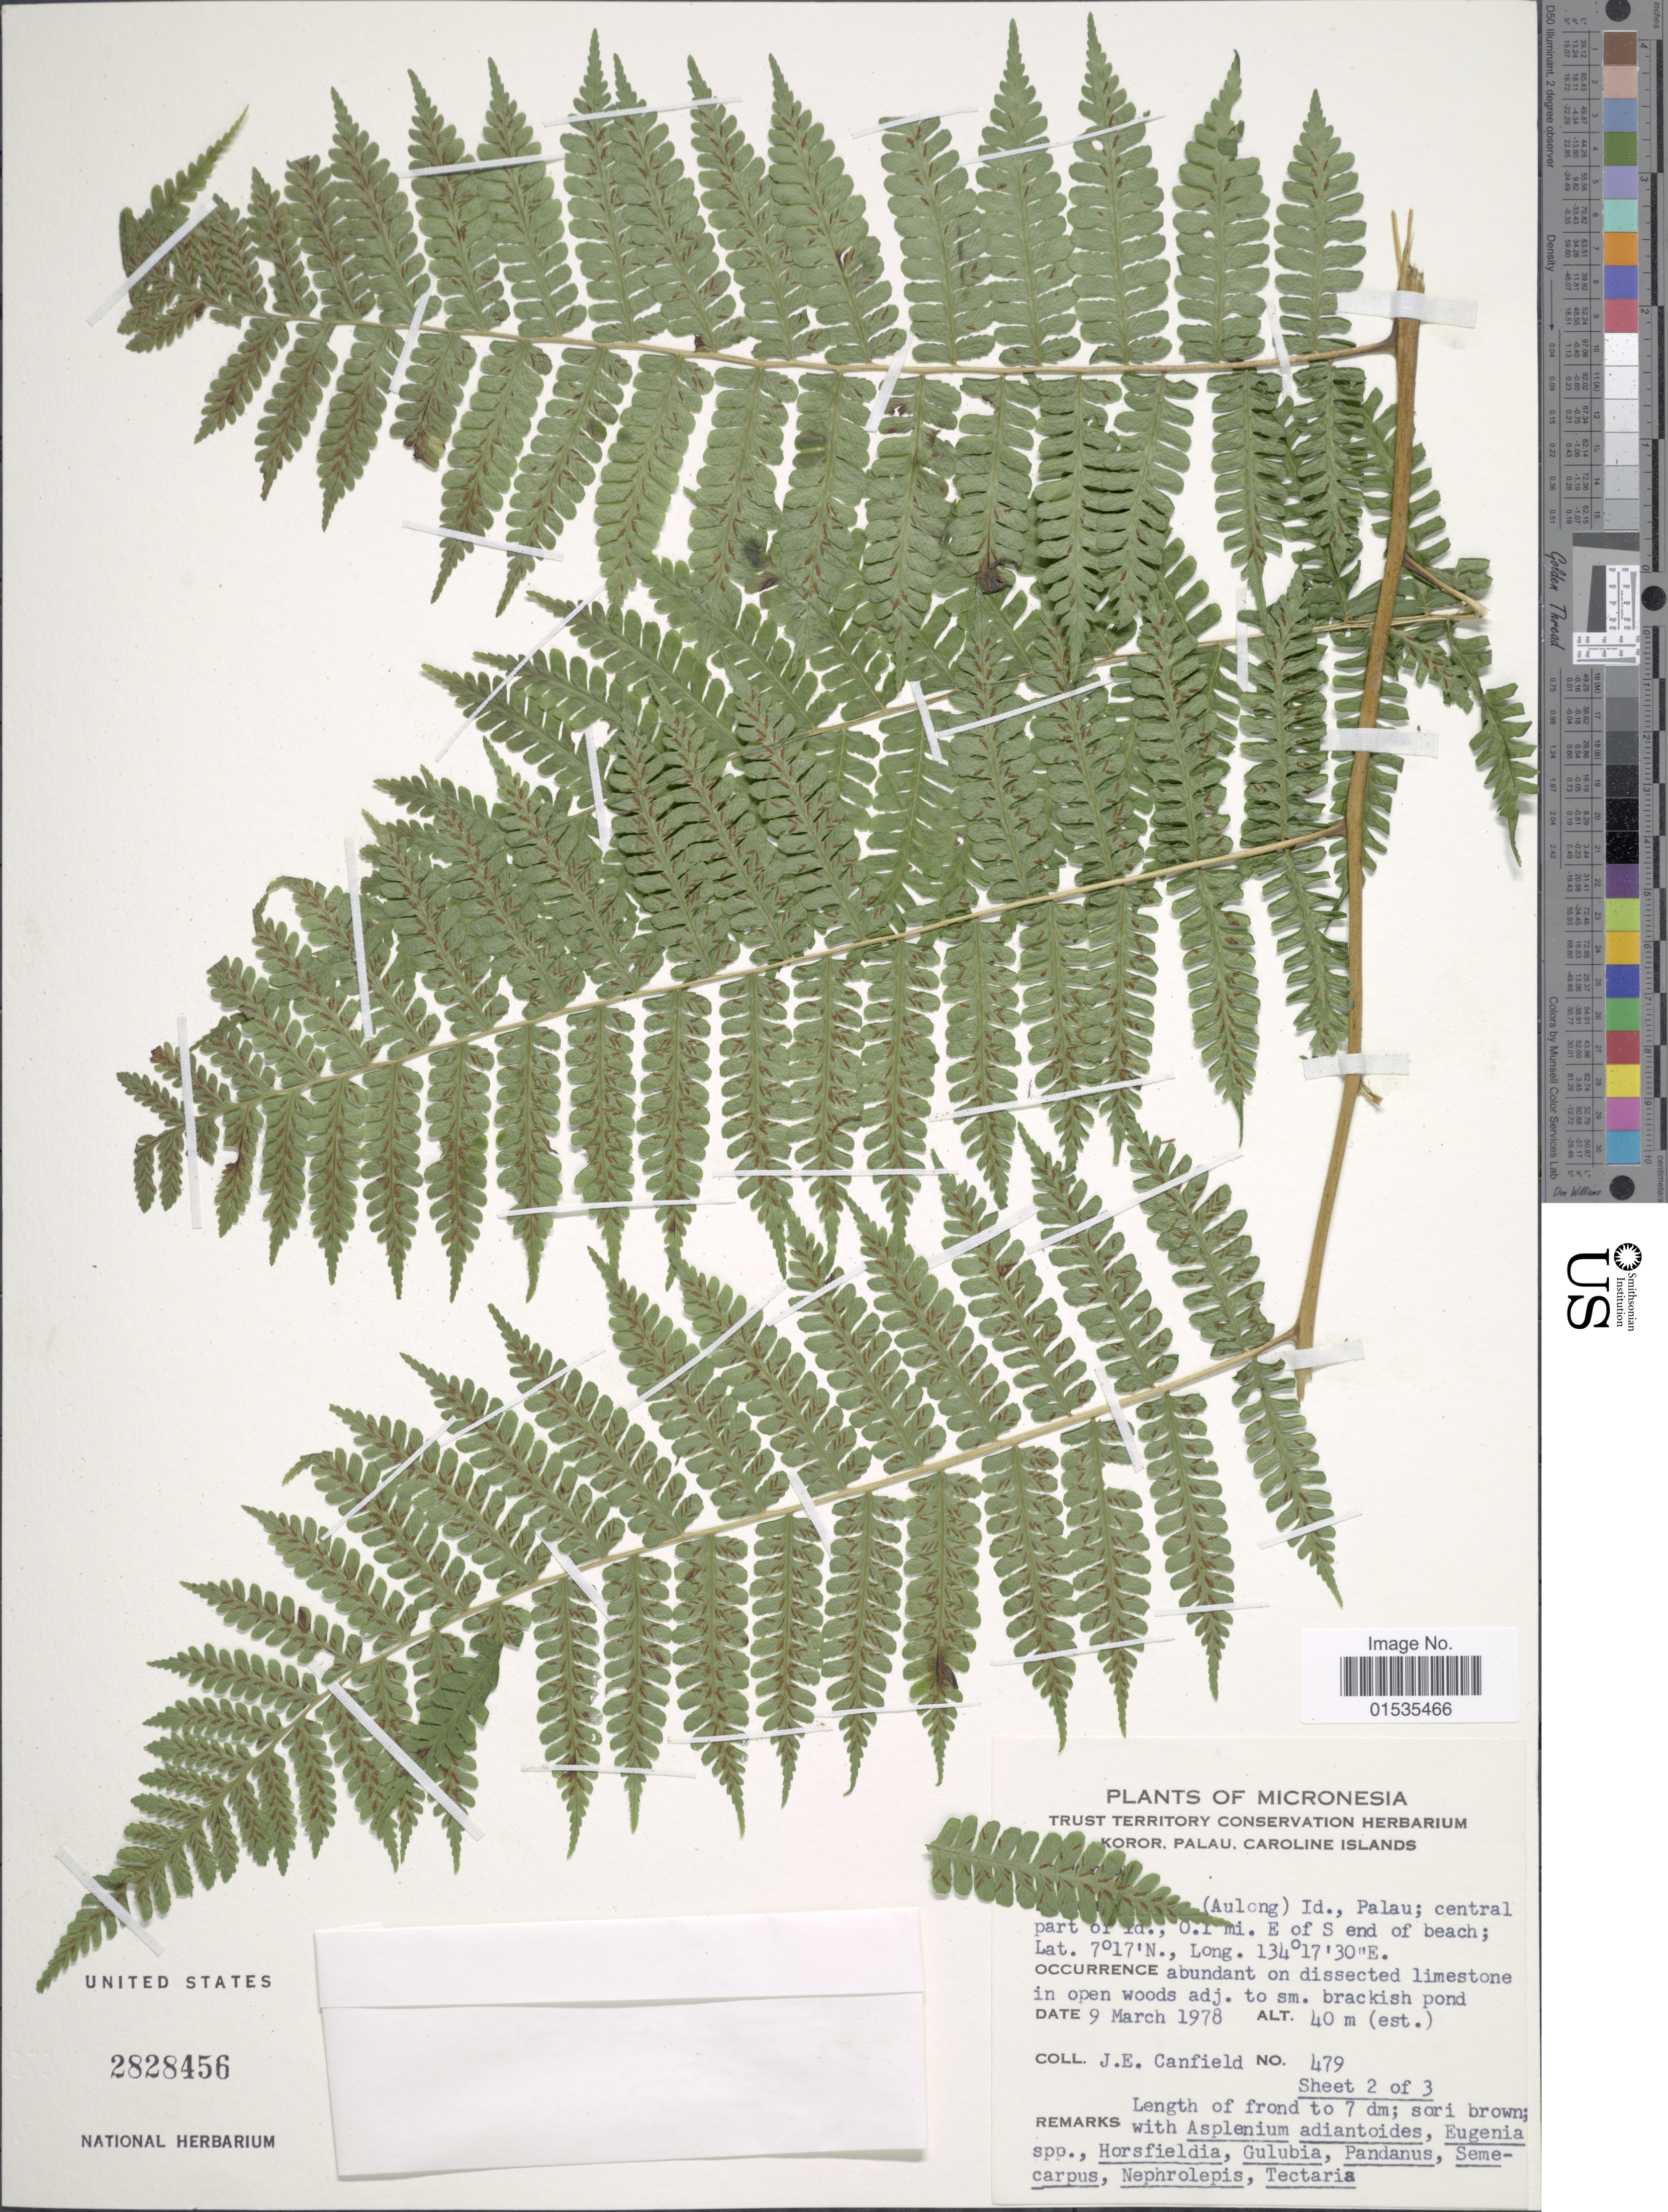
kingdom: Plantae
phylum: Tracheophyta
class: Polypodiopsida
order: Polypodiales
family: Athyriaceae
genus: Diplazium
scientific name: Diplazium melanocaulon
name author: Brack. in Wilkes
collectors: J. E. Canfield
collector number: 479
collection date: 1978-03-09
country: Palau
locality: Micronesia, Id., Palau; Central part of E. of S end of beach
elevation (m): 40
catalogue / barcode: US 2828456